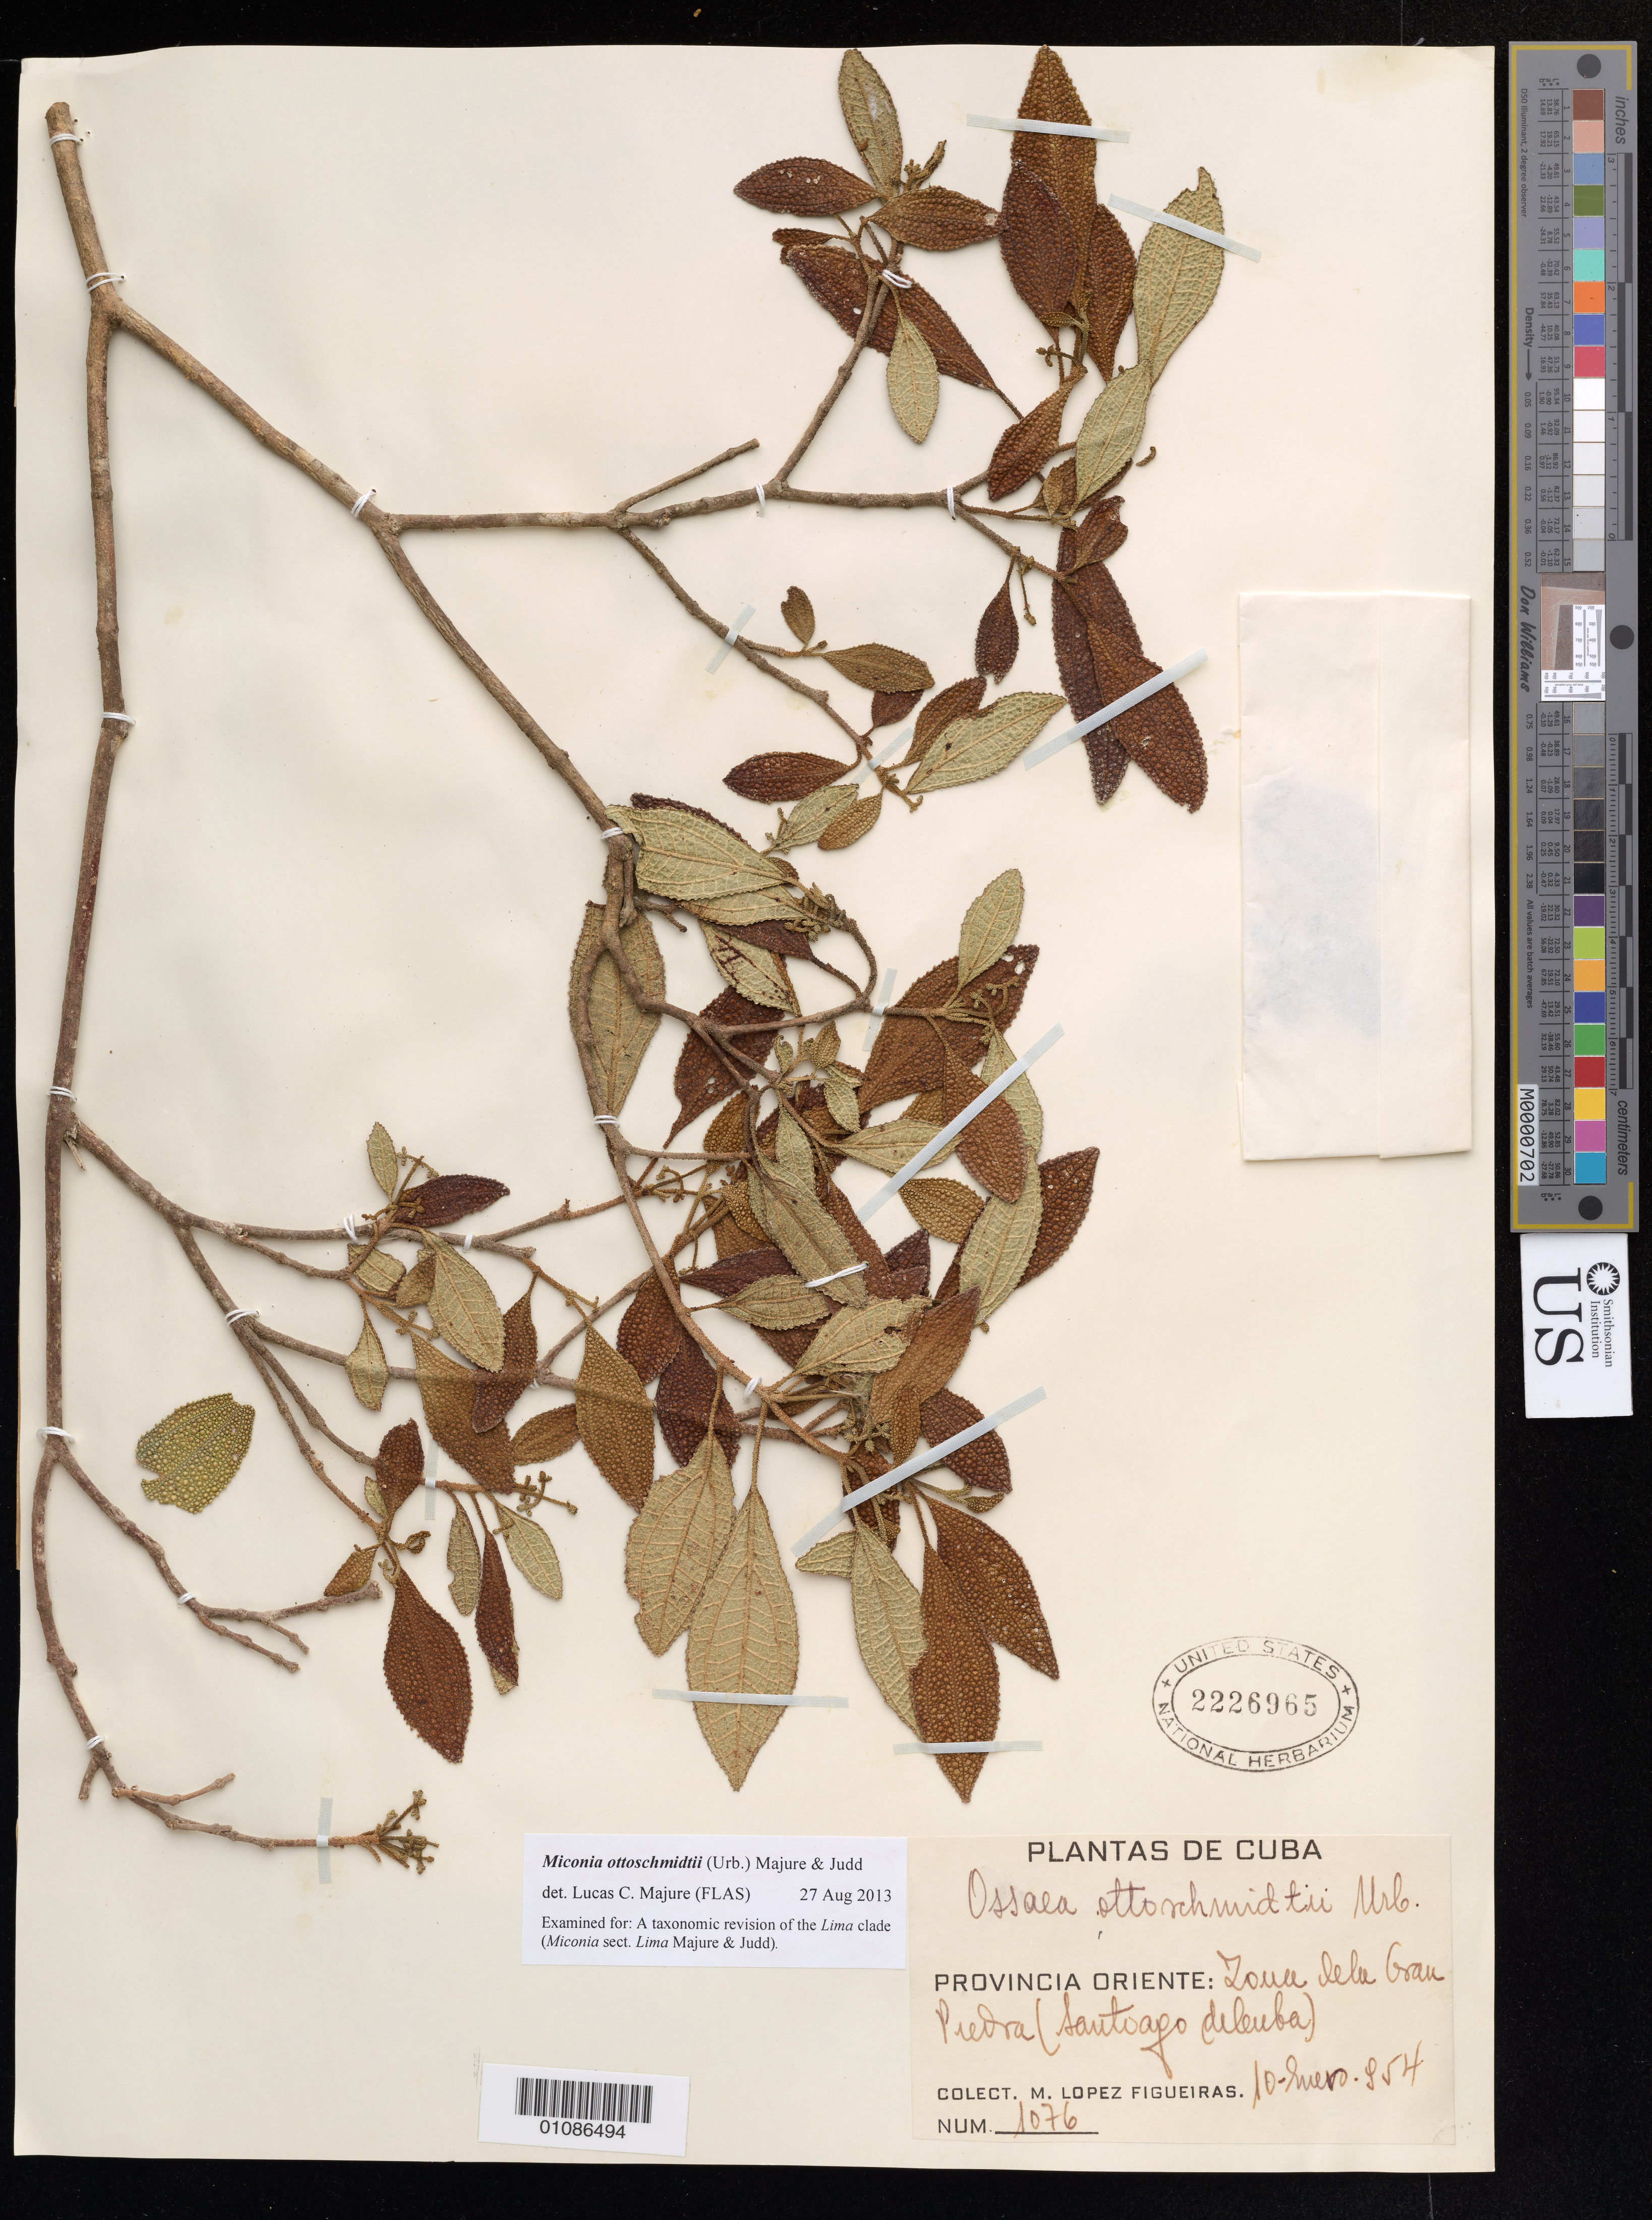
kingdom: Plantae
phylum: Tracheophyta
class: Magnoliopsida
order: Myrtales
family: Melastomataceae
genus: Miconia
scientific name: Miconia ottoschmidtii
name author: (Urb.) Majure & Judd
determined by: Majure, Lucas C., (FLAS), University of Florida (UNITED STATES)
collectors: M. López Figueiras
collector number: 1076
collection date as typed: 10 Jan 1954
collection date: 1854-01-10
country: Cuba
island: Cuba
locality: Oriente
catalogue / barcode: US 2226965